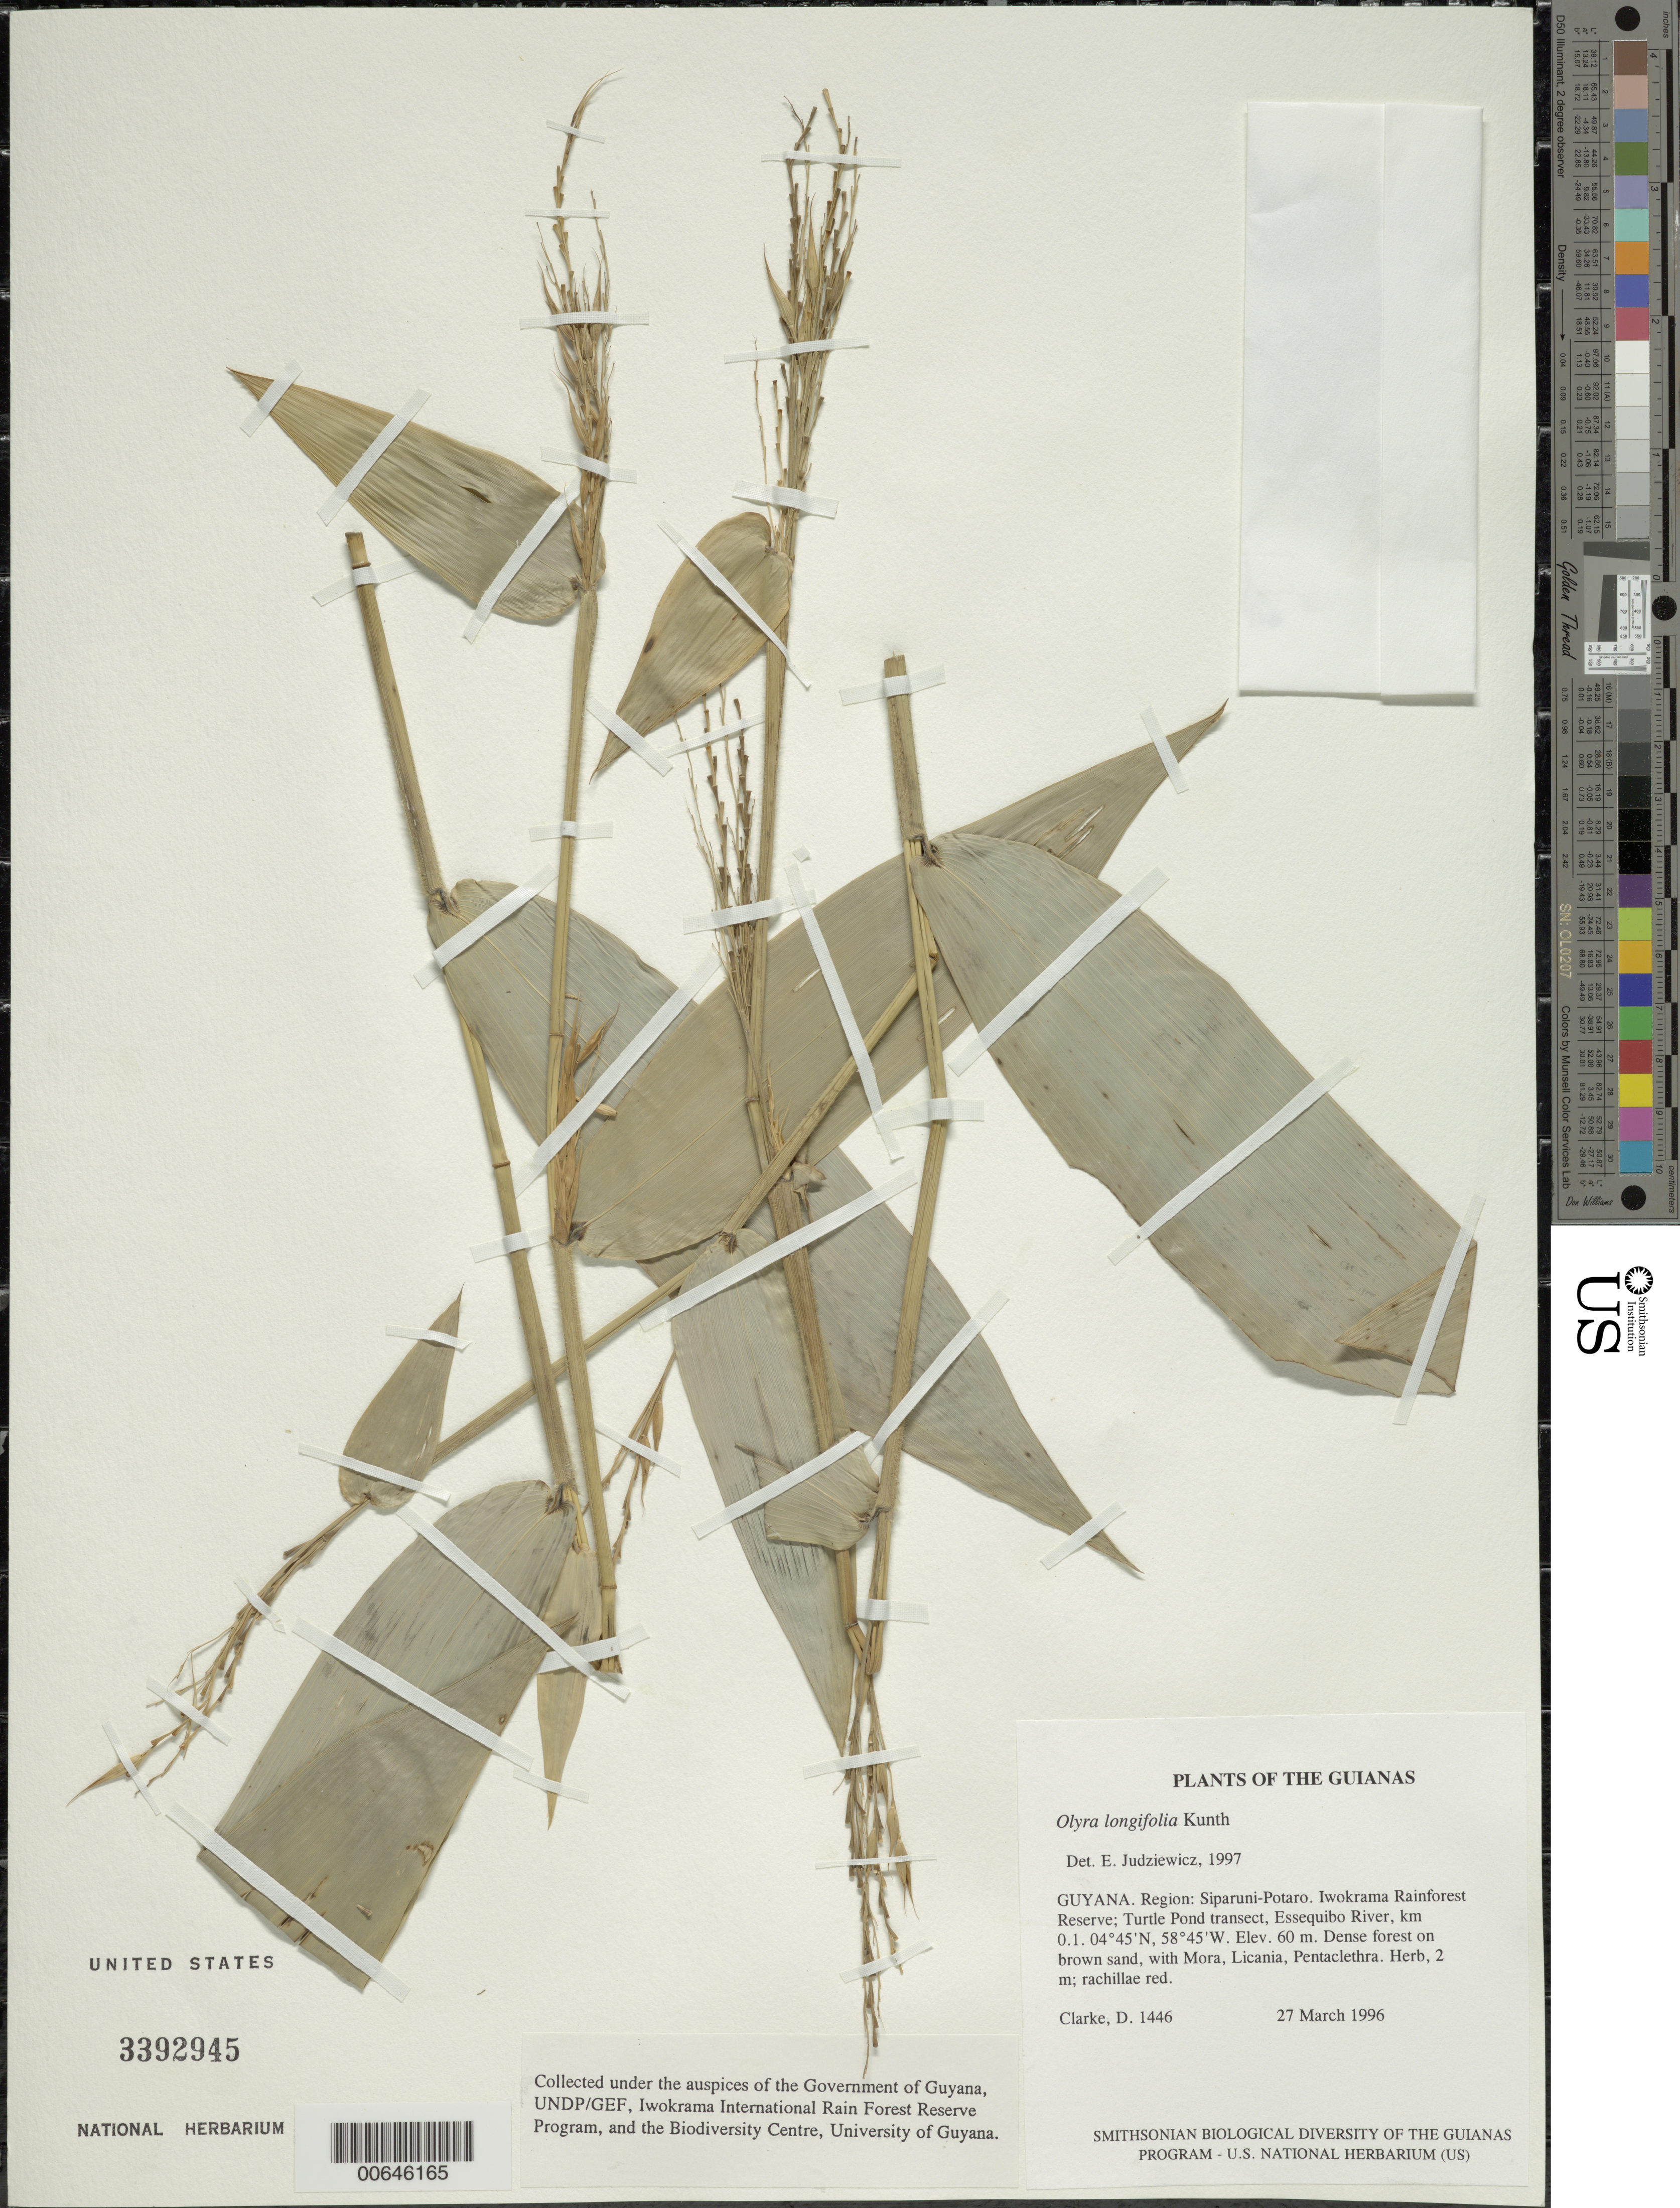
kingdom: Plantae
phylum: Tracheophyta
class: Liliopsida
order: Poales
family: Poaceae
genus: Olyra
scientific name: Olyra longifolia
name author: Kunth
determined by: Judziewicz, E. J.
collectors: H. D. Clarke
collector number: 1446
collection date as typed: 27 March 1996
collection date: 1996-03-27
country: Guyana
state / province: Potaro-Siparuni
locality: Iwokrama Rainforest Reserve; Turtle Pond transect, Essequibo River, km 0.1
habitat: Dense forest on brown sand, with Mora, Licania, Pentaclethra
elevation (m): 60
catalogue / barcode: US 3392945